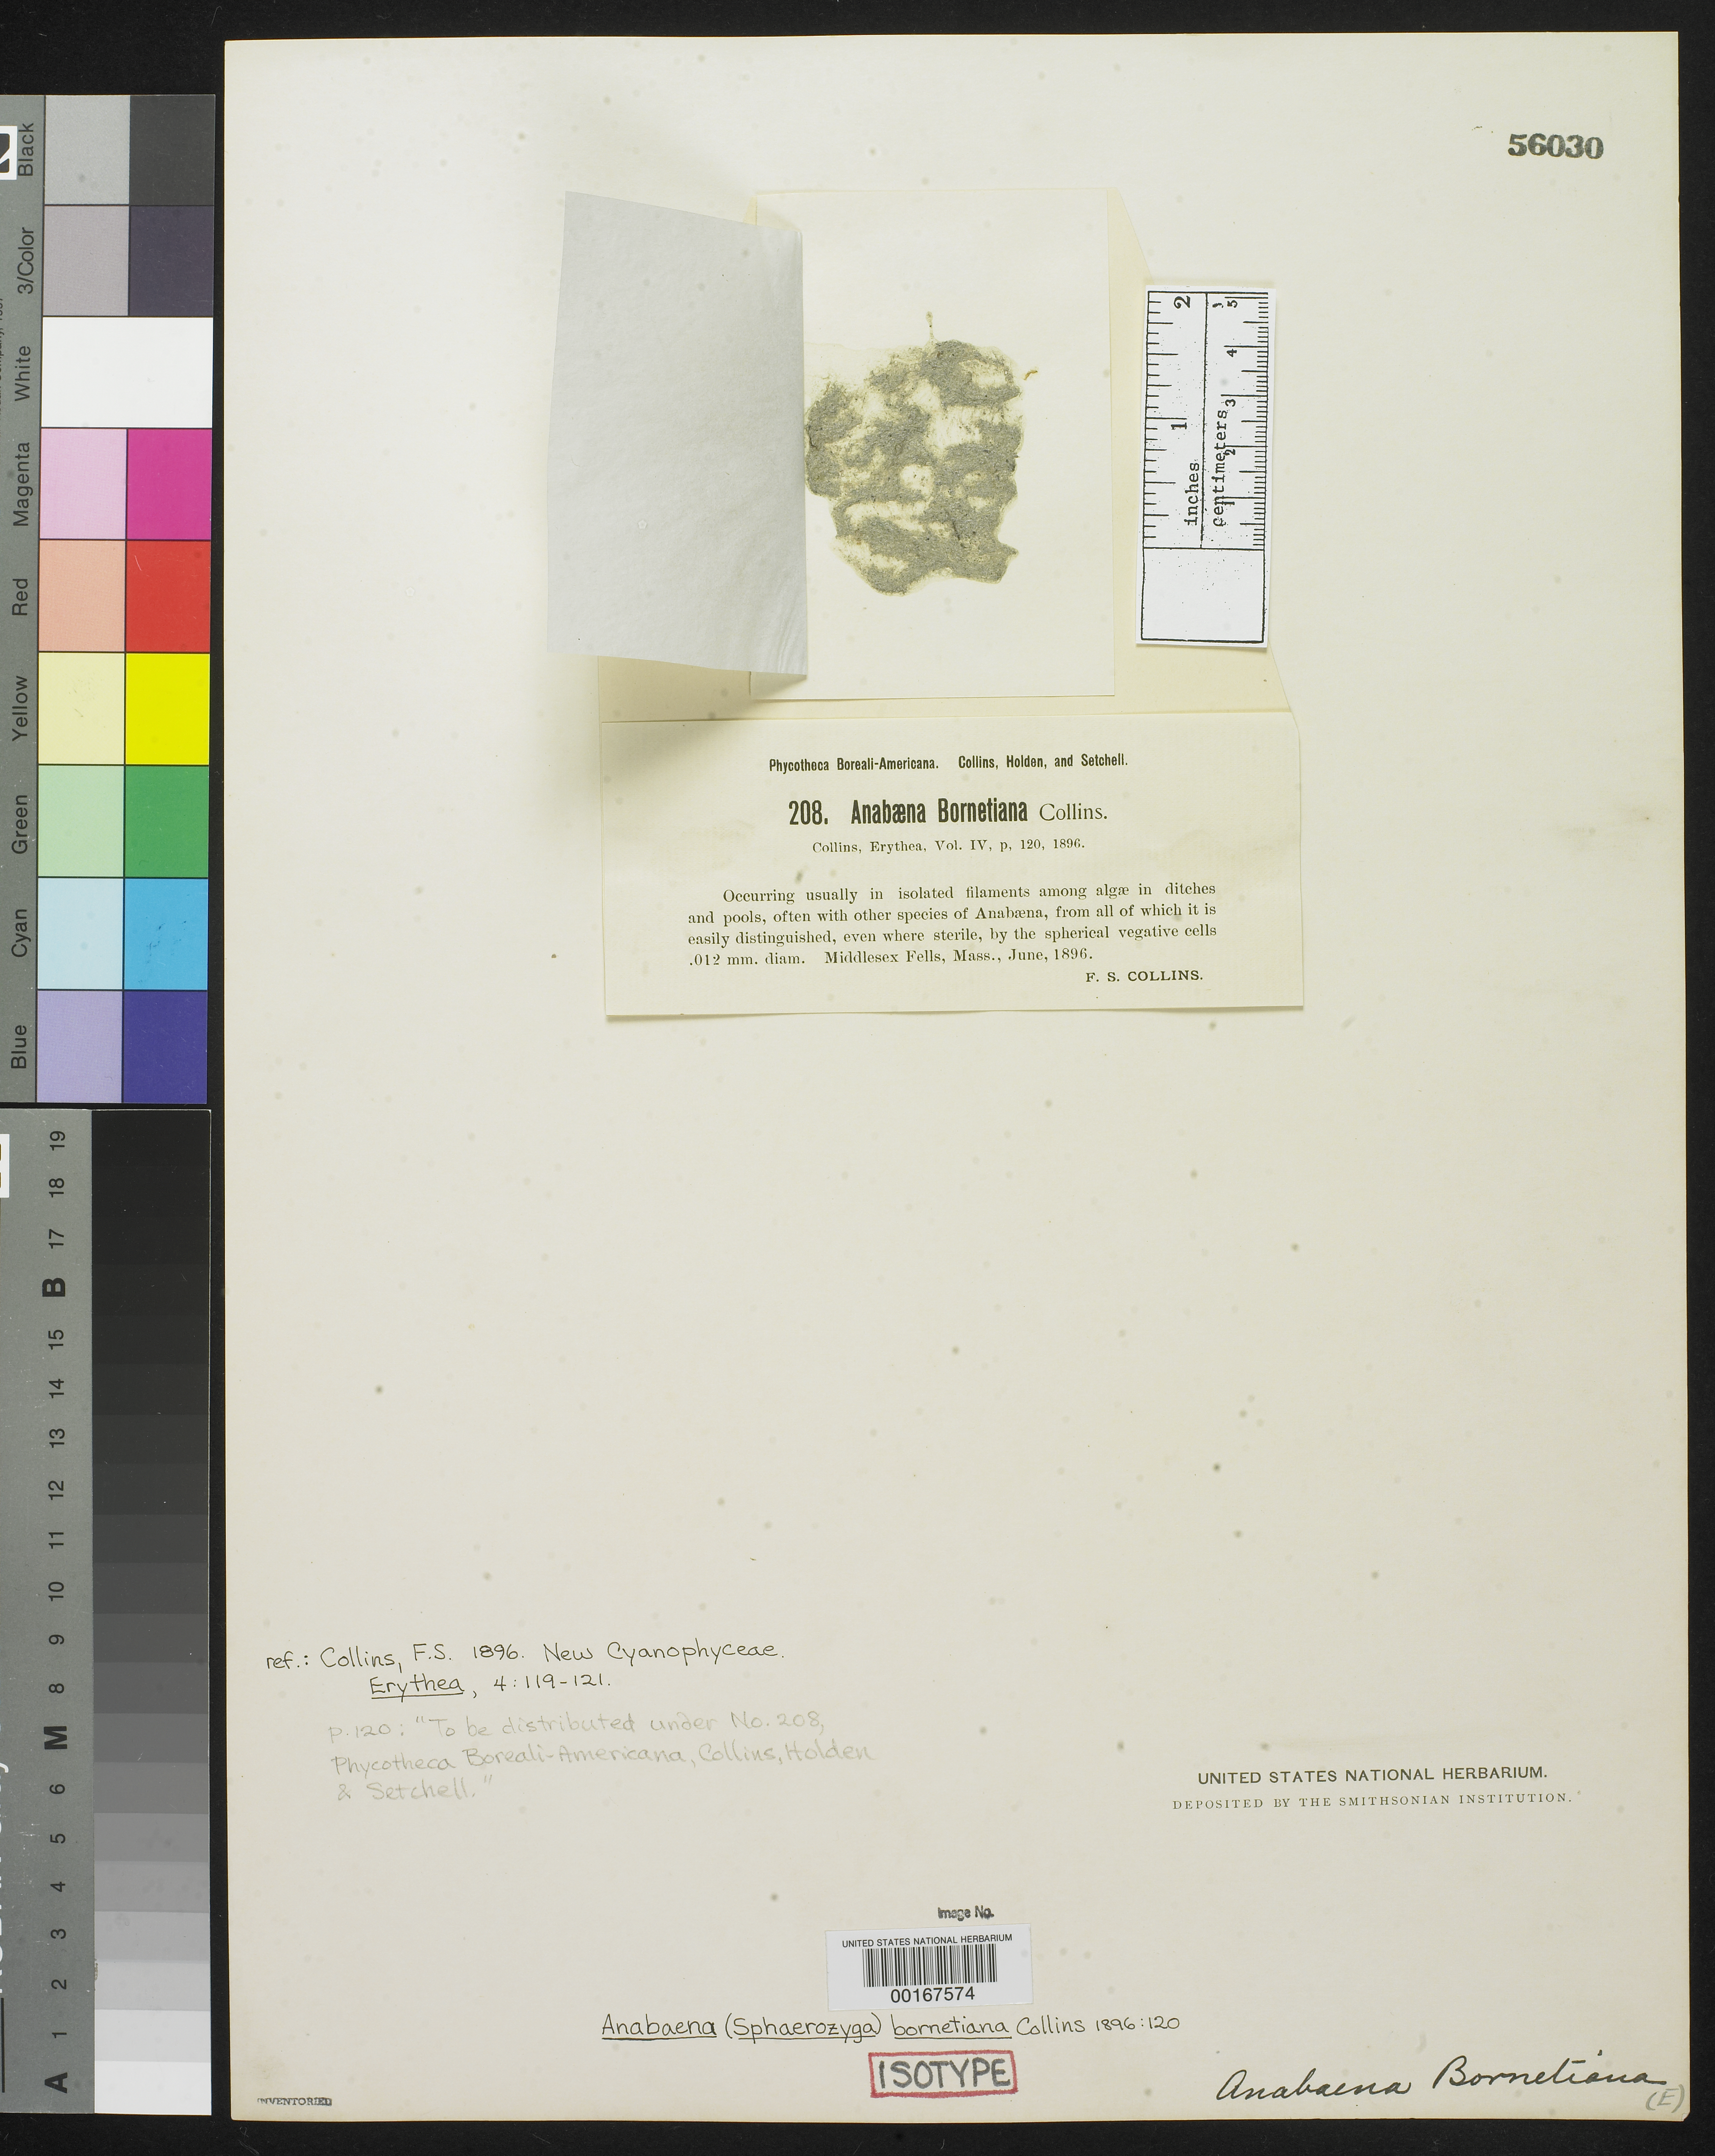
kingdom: Bacteria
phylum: Cyanobacteria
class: Cyanobacteriia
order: Cyanobacteriales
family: Nostocaceae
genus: Anabaena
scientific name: Anabaena bornetiana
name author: Collins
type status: Isotype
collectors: F. Collins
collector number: PB-A 208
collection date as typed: Jun 1896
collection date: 1896-06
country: United States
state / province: Massachusetts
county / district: Middlesex County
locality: Middlesex Fells.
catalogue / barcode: US 56030